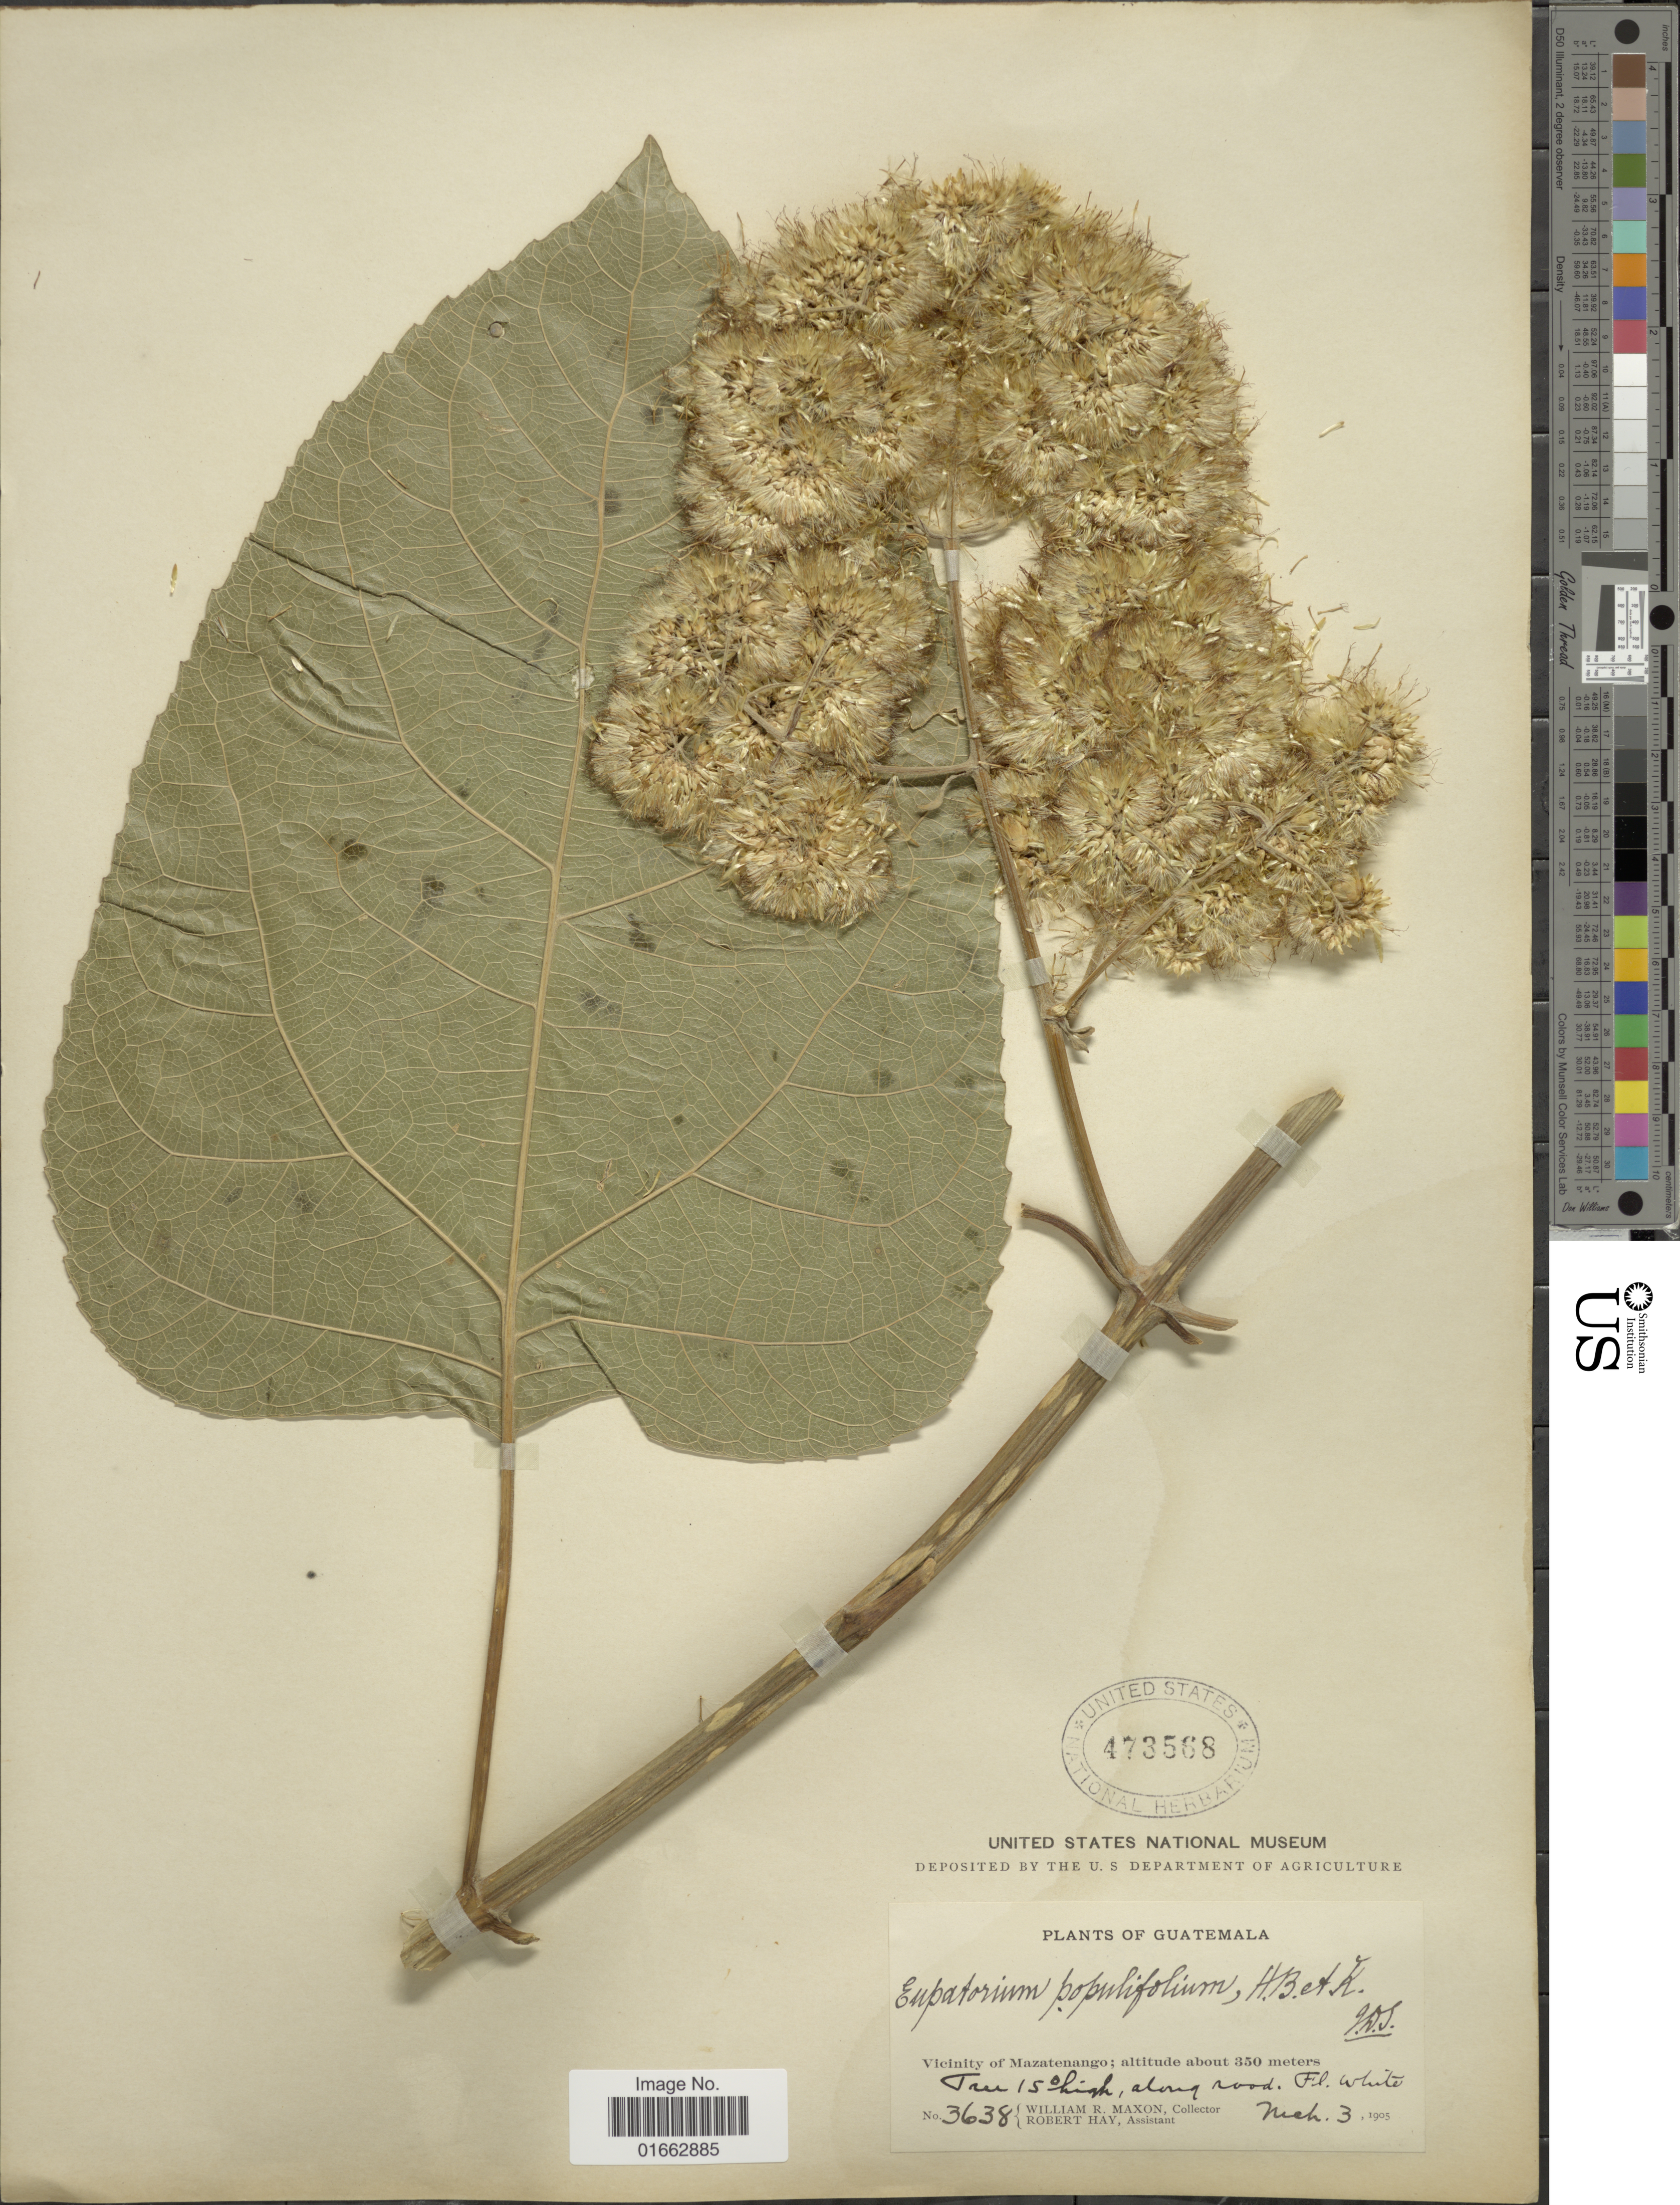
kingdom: Plantae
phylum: Tracheophyta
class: Magnoliopsida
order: Asterales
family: Asteraceae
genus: Critonia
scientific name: Critonia morifolia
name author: (Mill.) R.M. King & H. Rob.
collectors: W. R. Maxon & R. H. Hay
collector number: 3638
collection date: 1905-03-03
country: Guatemala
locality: Vicinity of Mazatenango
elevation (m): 350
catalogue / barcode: US 473568